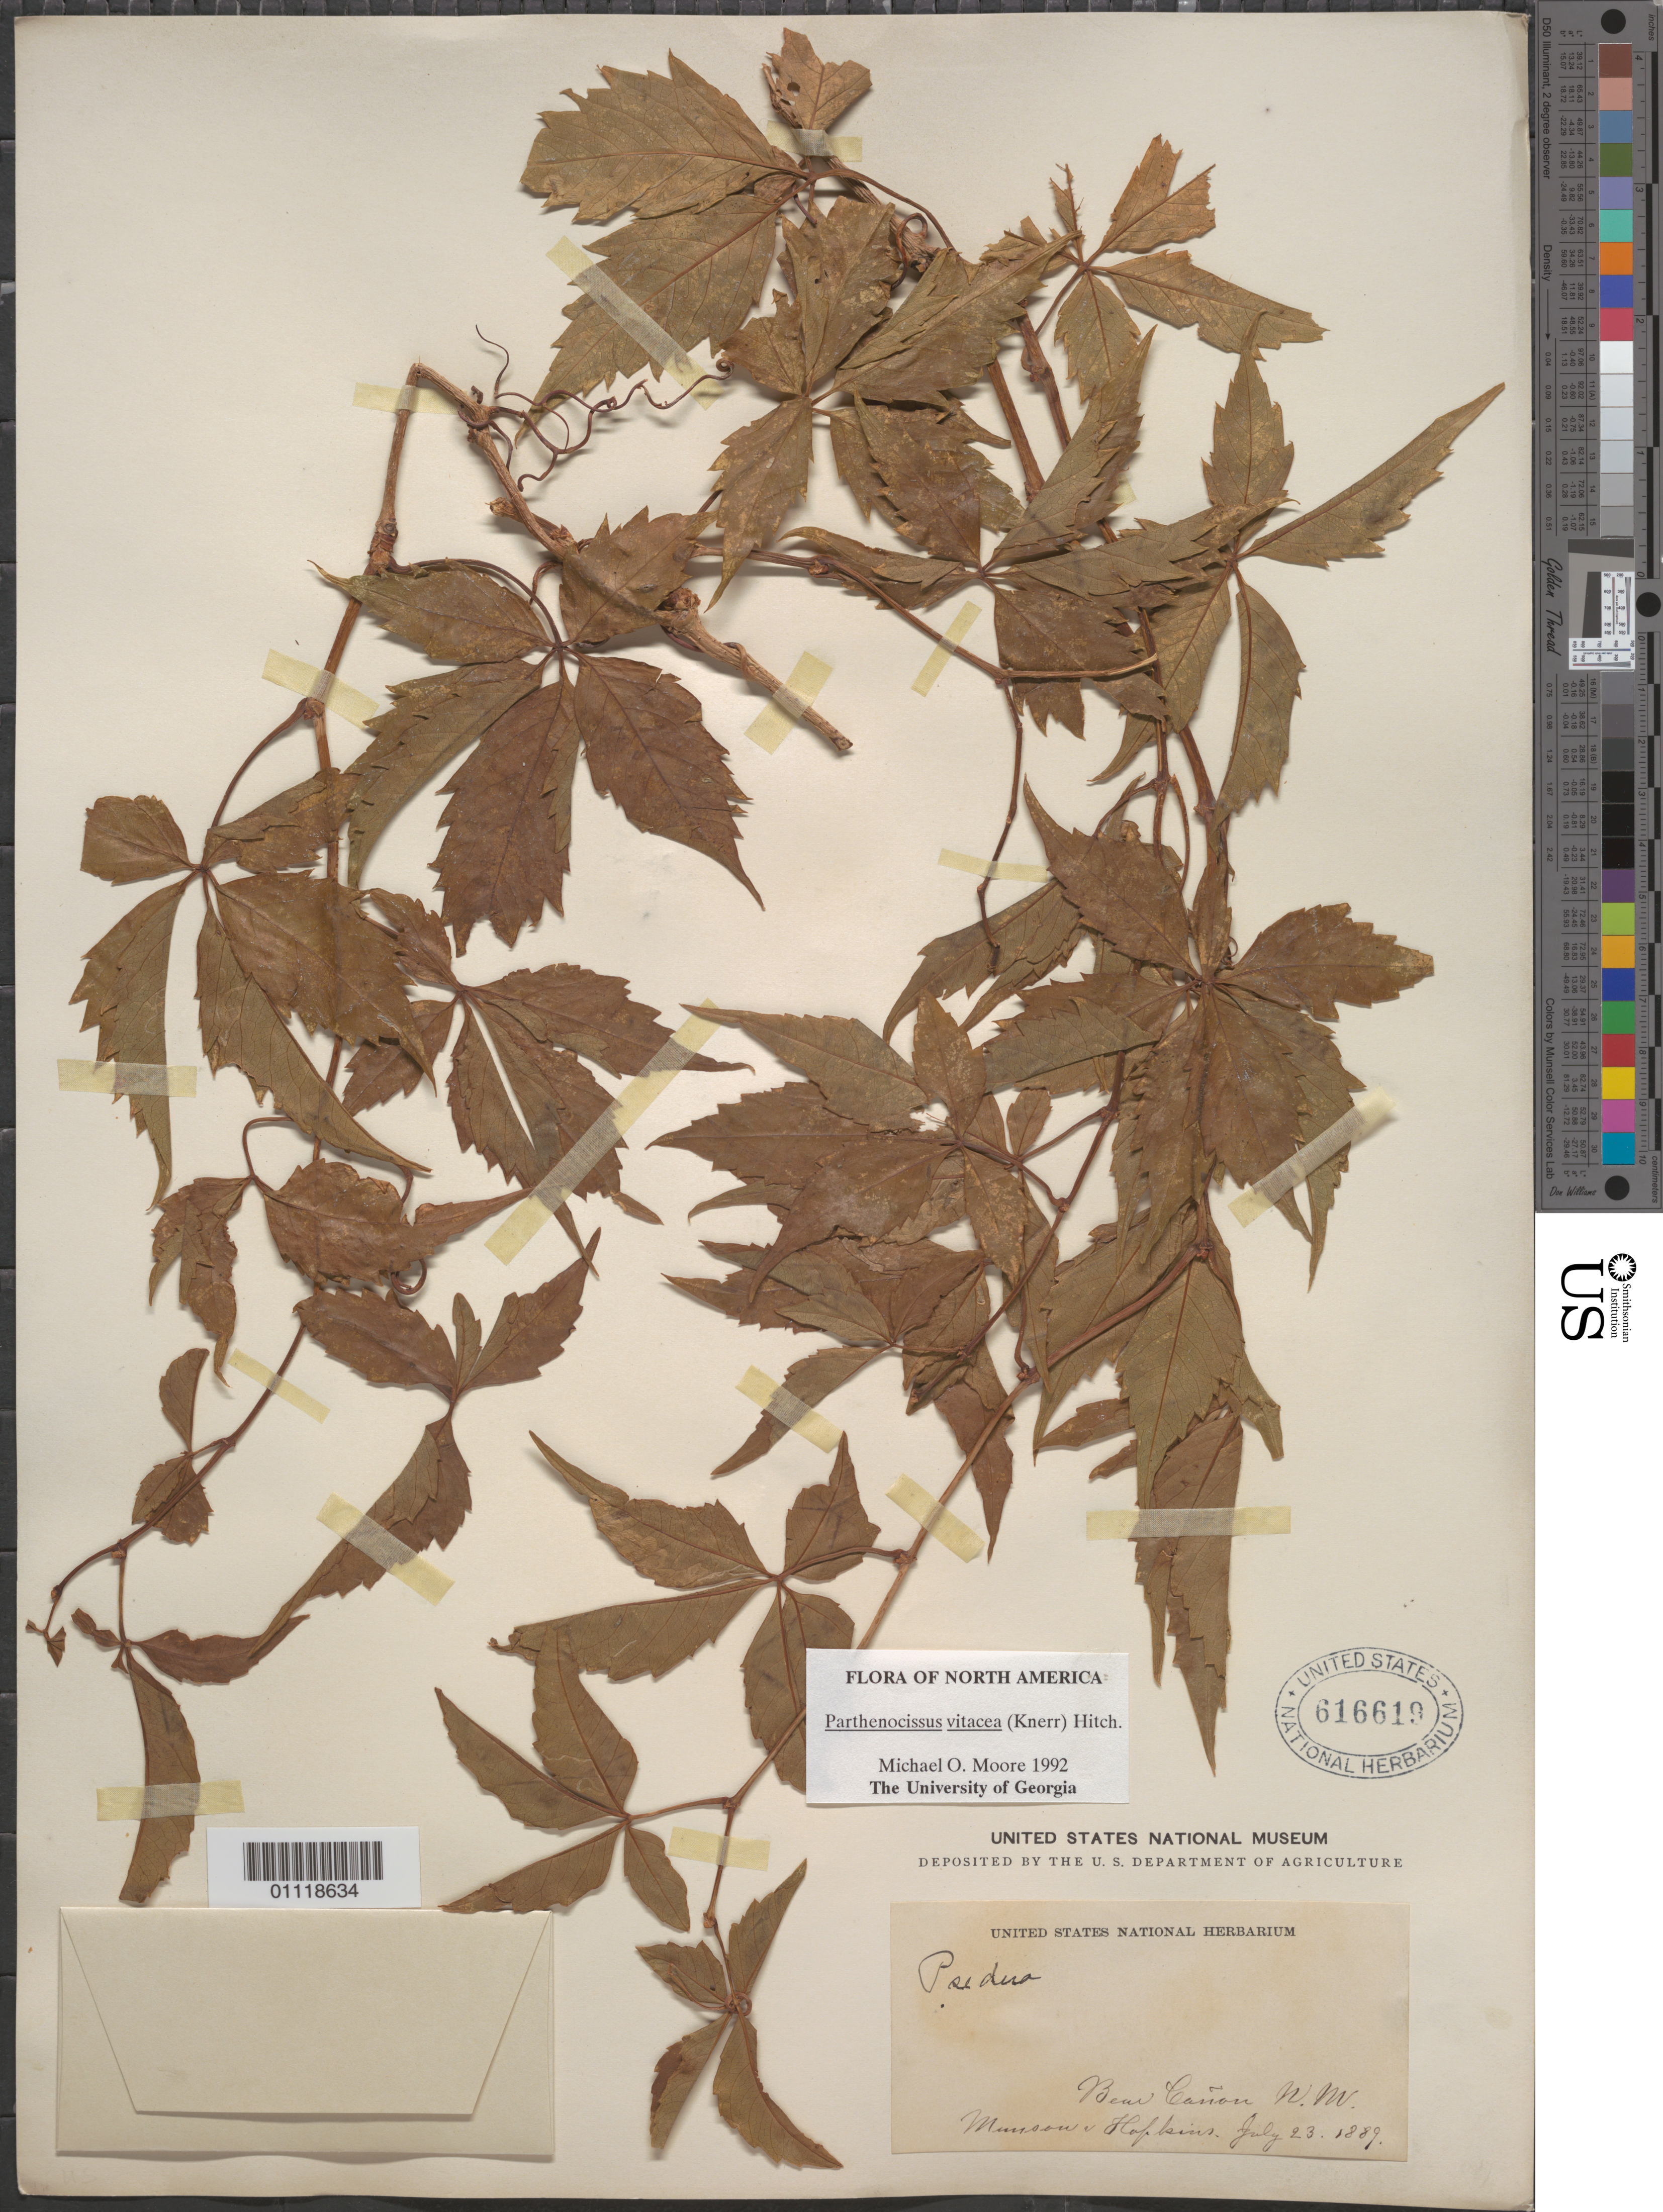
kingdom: Plantae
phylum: Tracheophyta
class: Magnoliopsida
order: Vitales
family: Vitaceae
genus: Parthenocissus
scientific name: Parthenocissus vitacea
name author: (Knerr) Hitchc.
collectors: M. Hopkins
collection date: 1889-07-23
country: United States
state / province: New Mexico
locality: Bear Canyon.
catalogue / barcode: US 616619